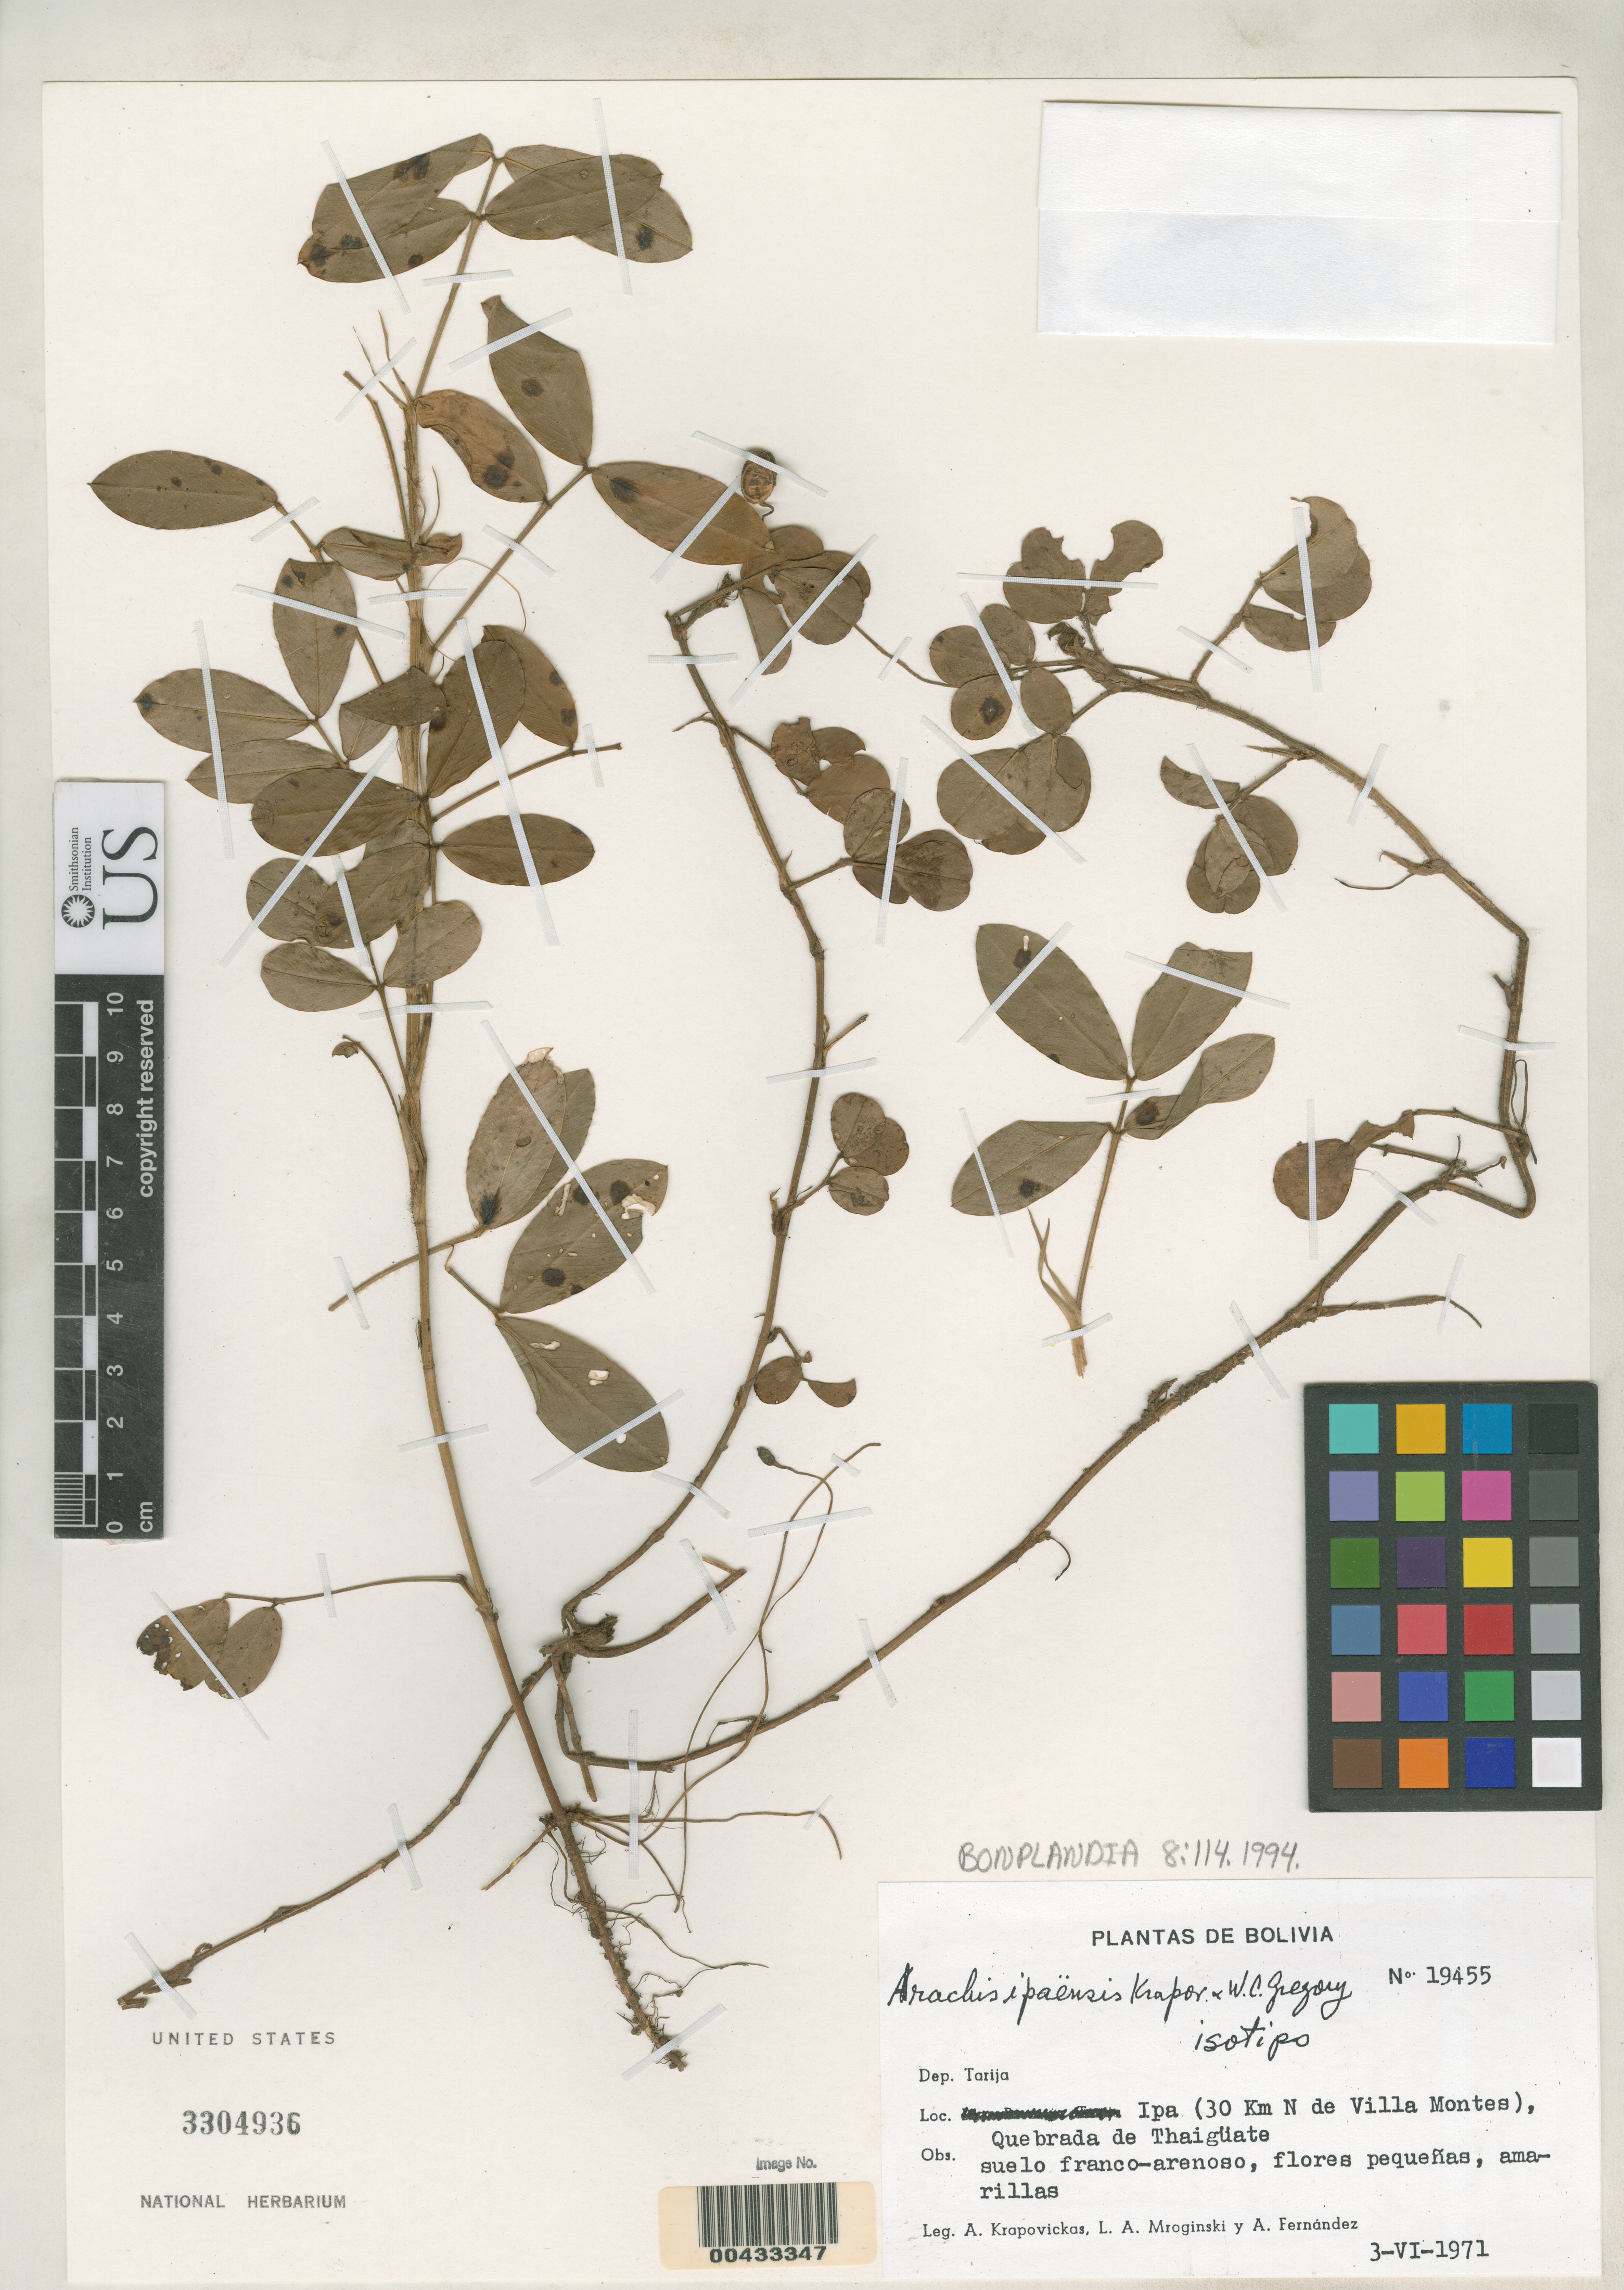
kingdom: Plantae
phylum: Tracheophyta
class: Magnoliopsida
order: Fabales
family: Fabaceae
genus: Arachis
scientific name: Arachis ipaensis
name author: Krapov. & W.C. Greg.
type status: Isotype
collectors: A. Krapovickas, L. Mroginski & Á. Fernández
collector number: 19455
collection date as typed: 03 Jun 1971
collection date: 1971-06-03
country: Bolivia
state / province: Tarija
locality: Ipa, 30 km N de Villa Montes, Quebrada de Thaiguate.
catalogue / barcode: US 3304936